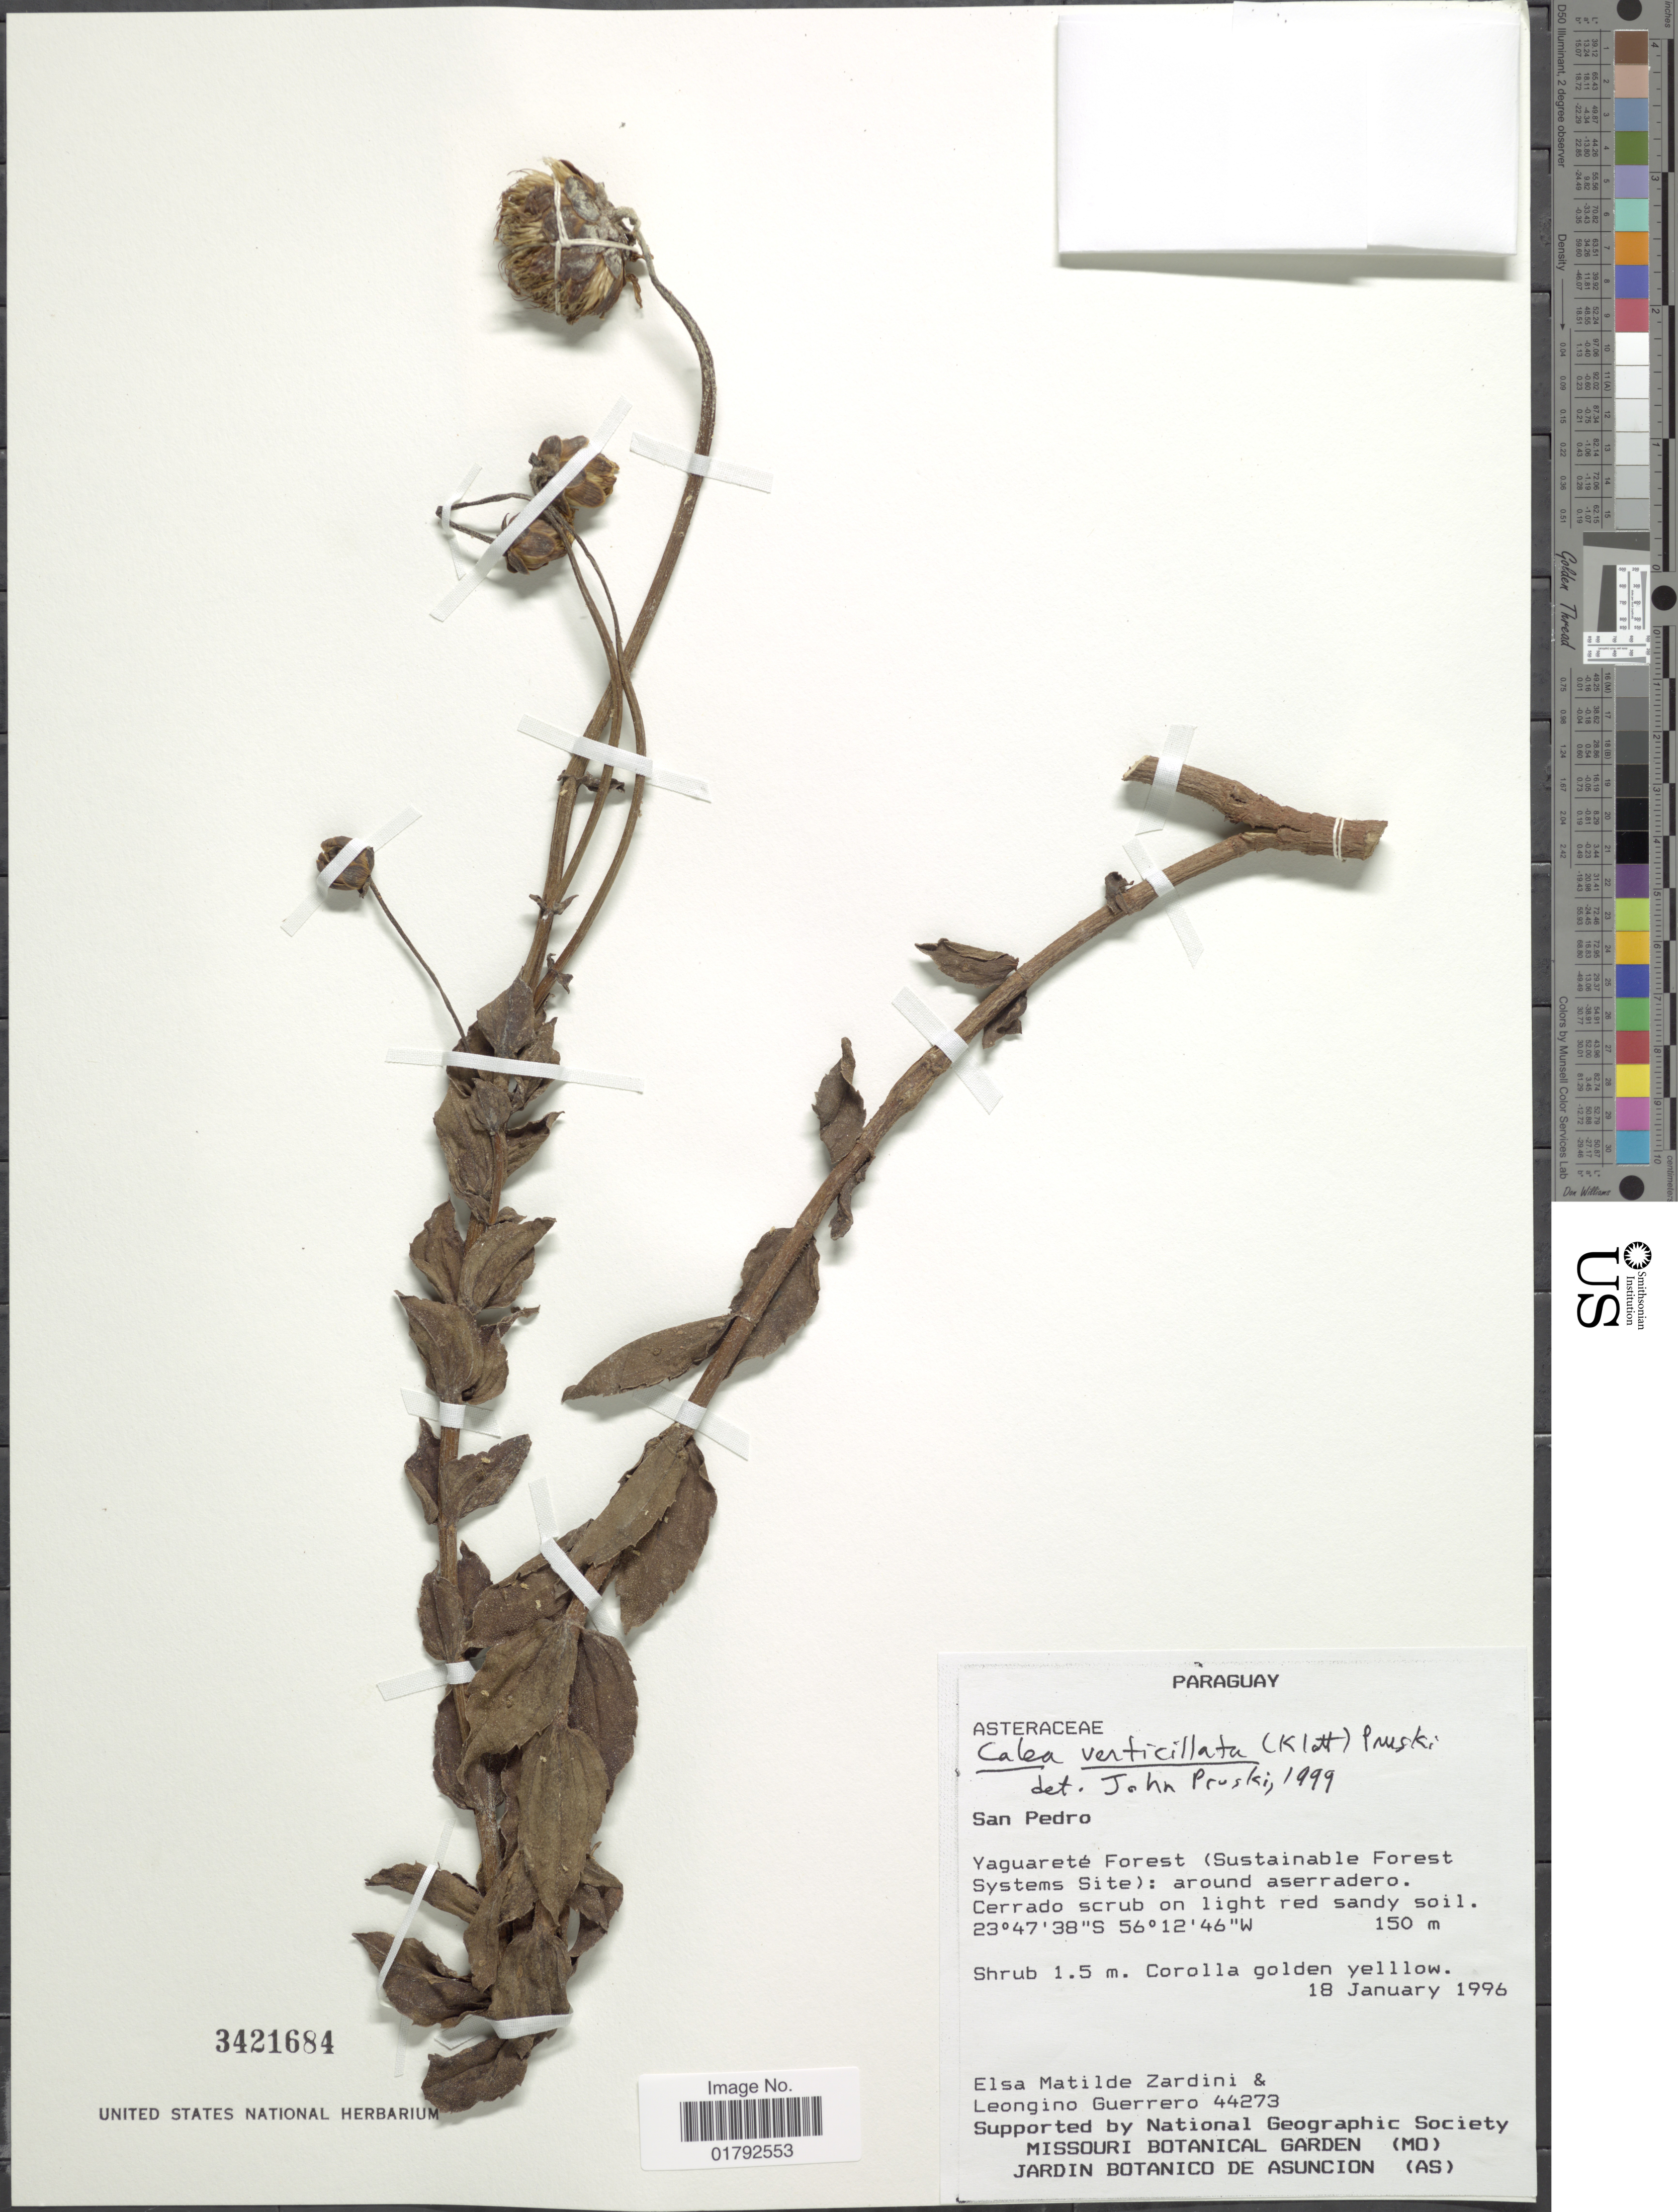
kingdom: Plantae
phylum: Tracheophyta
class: Magnoliopsida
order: Asterales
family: Asteraceae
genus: Calea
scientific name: Calea verticillata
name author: (Klatt) Pruski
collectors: E. M. Zardini & L. Guerrero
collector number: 44273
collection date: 1996-01-18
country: Paraguay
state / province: San Pedro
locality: Yaguarete Forest (Sustainable Forest Systems Site): around aserradero.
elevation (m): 150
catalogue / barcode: US 3421684